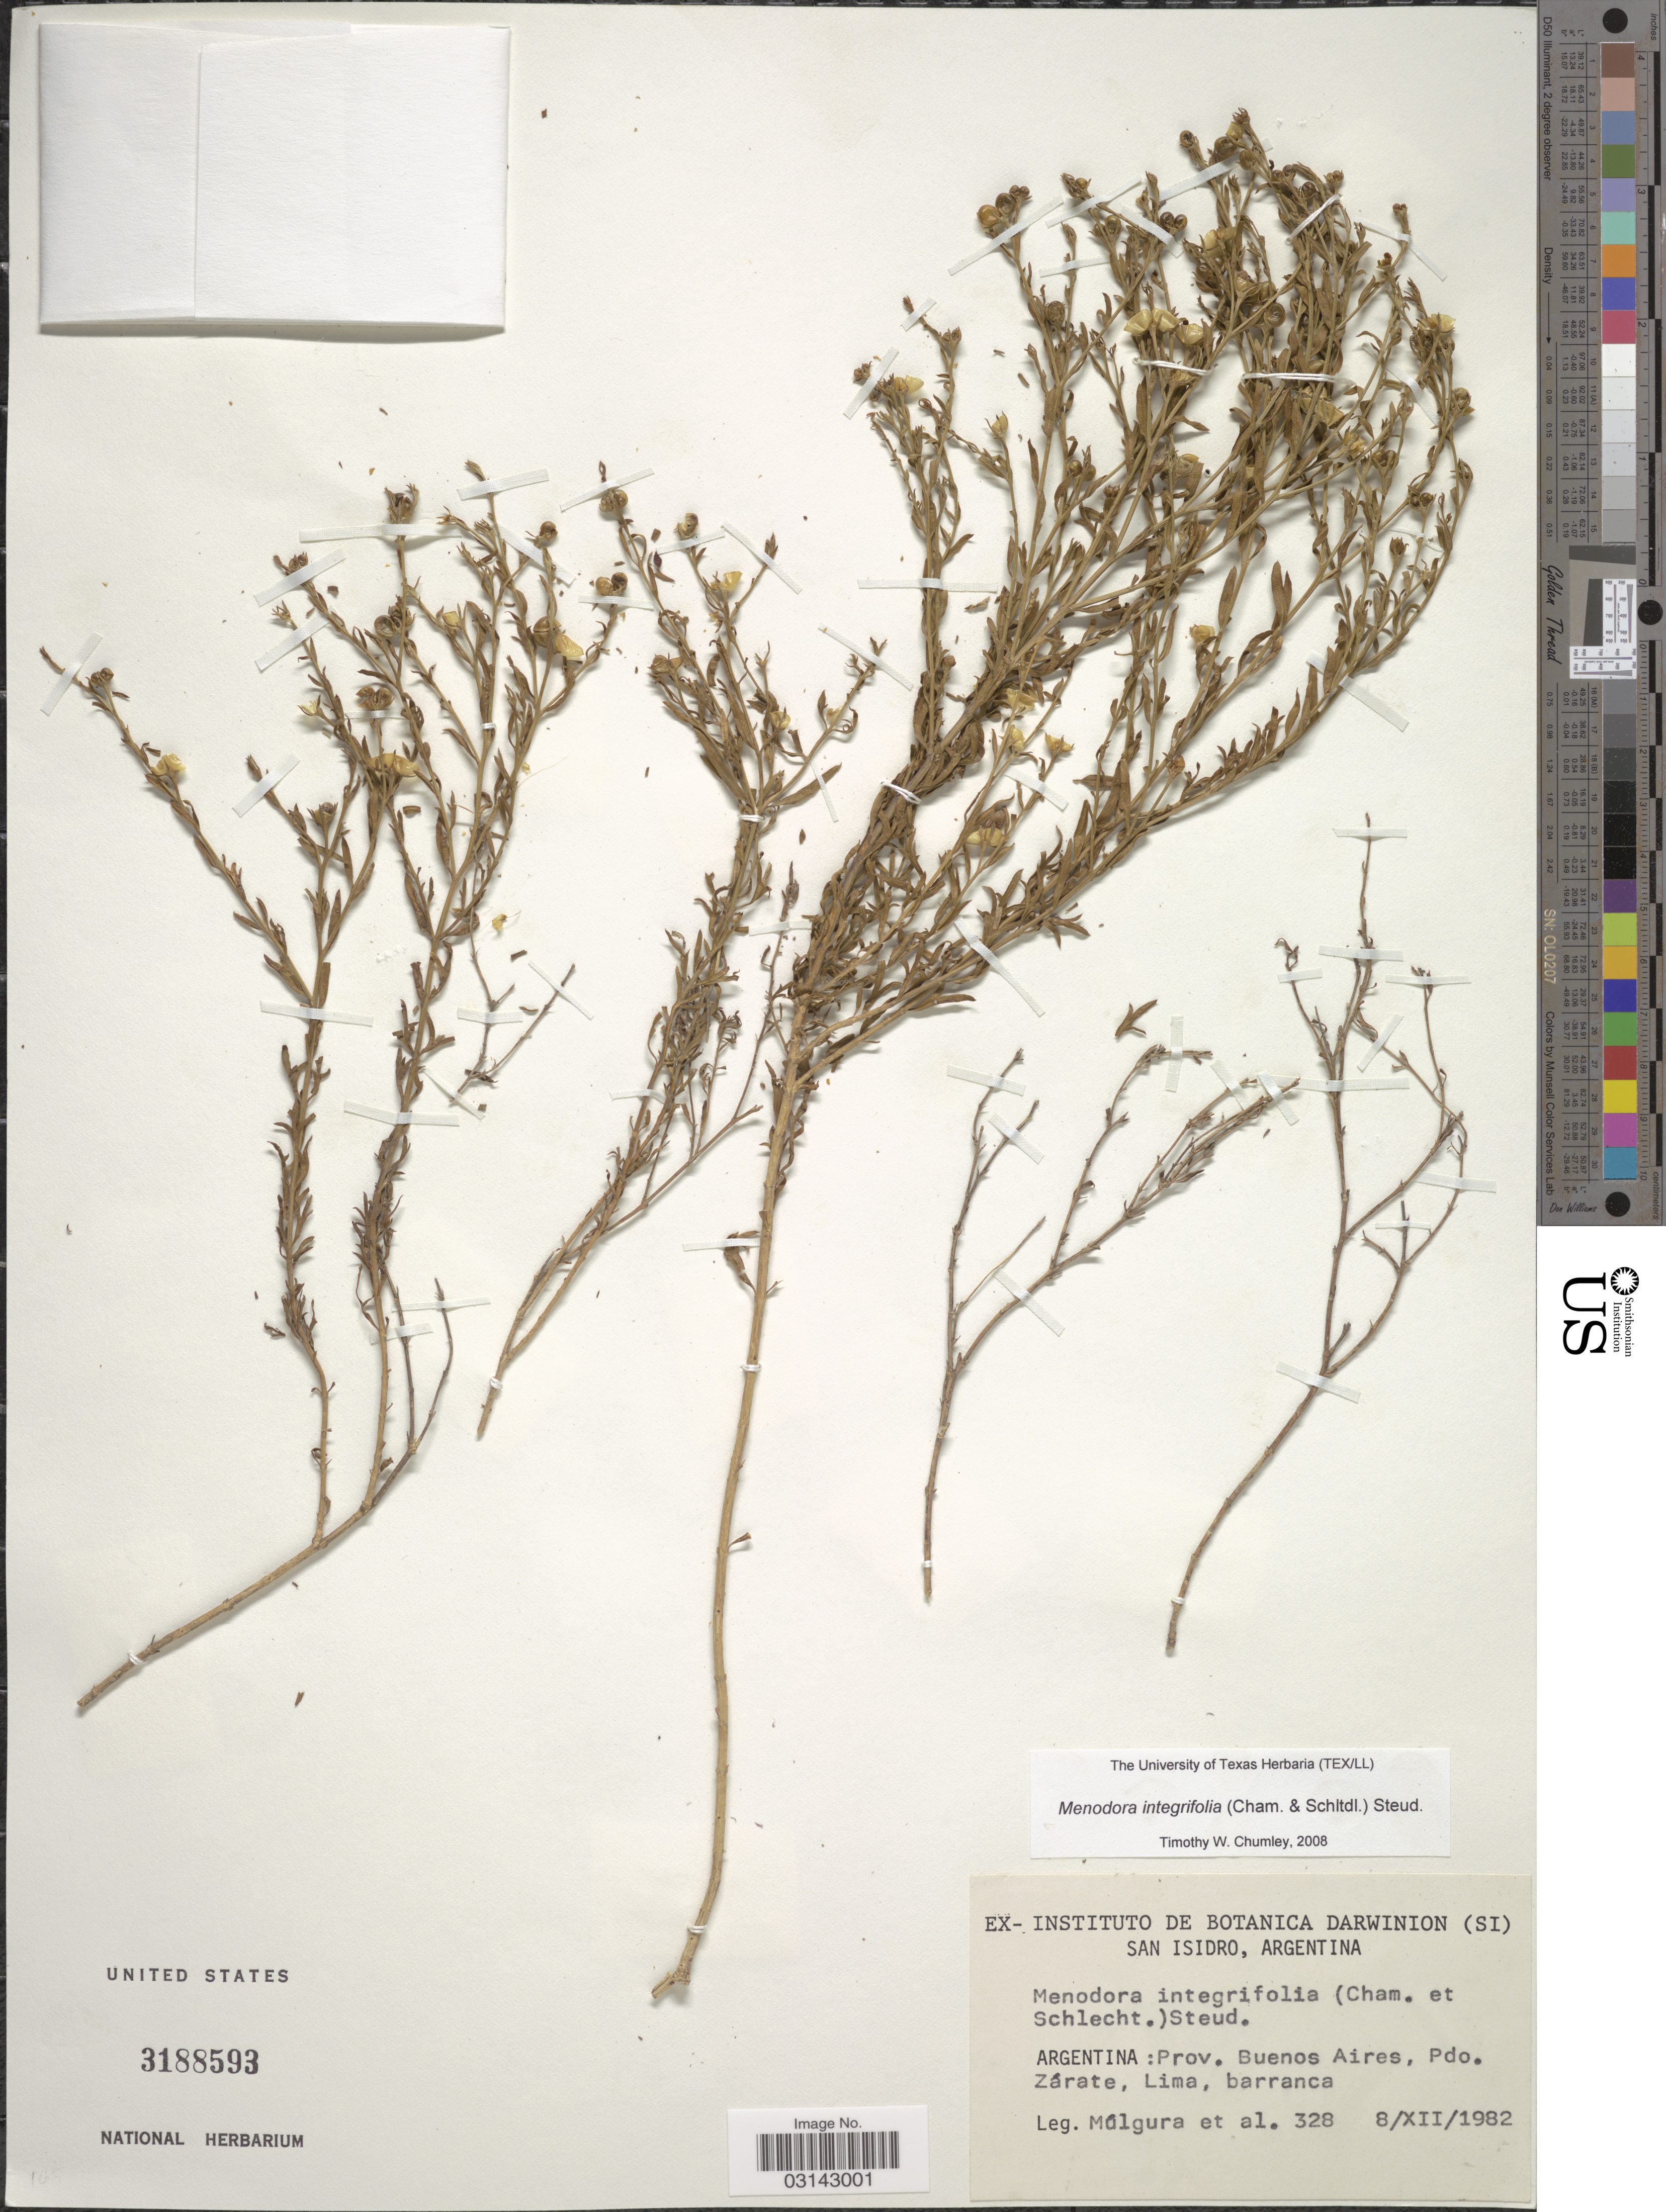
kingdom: Plantae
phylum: Tracheophyta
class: Magnoliopsida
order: Lamiales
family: Oleaceae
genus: Menodora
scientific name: Menodora integrifolia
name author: (Cham. & Schltdl.) Steud.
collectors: M. Múlgura & et al.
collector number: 328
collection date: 1982-12-08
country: Argentina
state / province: Buenos Aires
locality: Prov. Buenos Aires, Pdo. Zárate, Lima, barranca.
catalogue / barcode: US 3188593